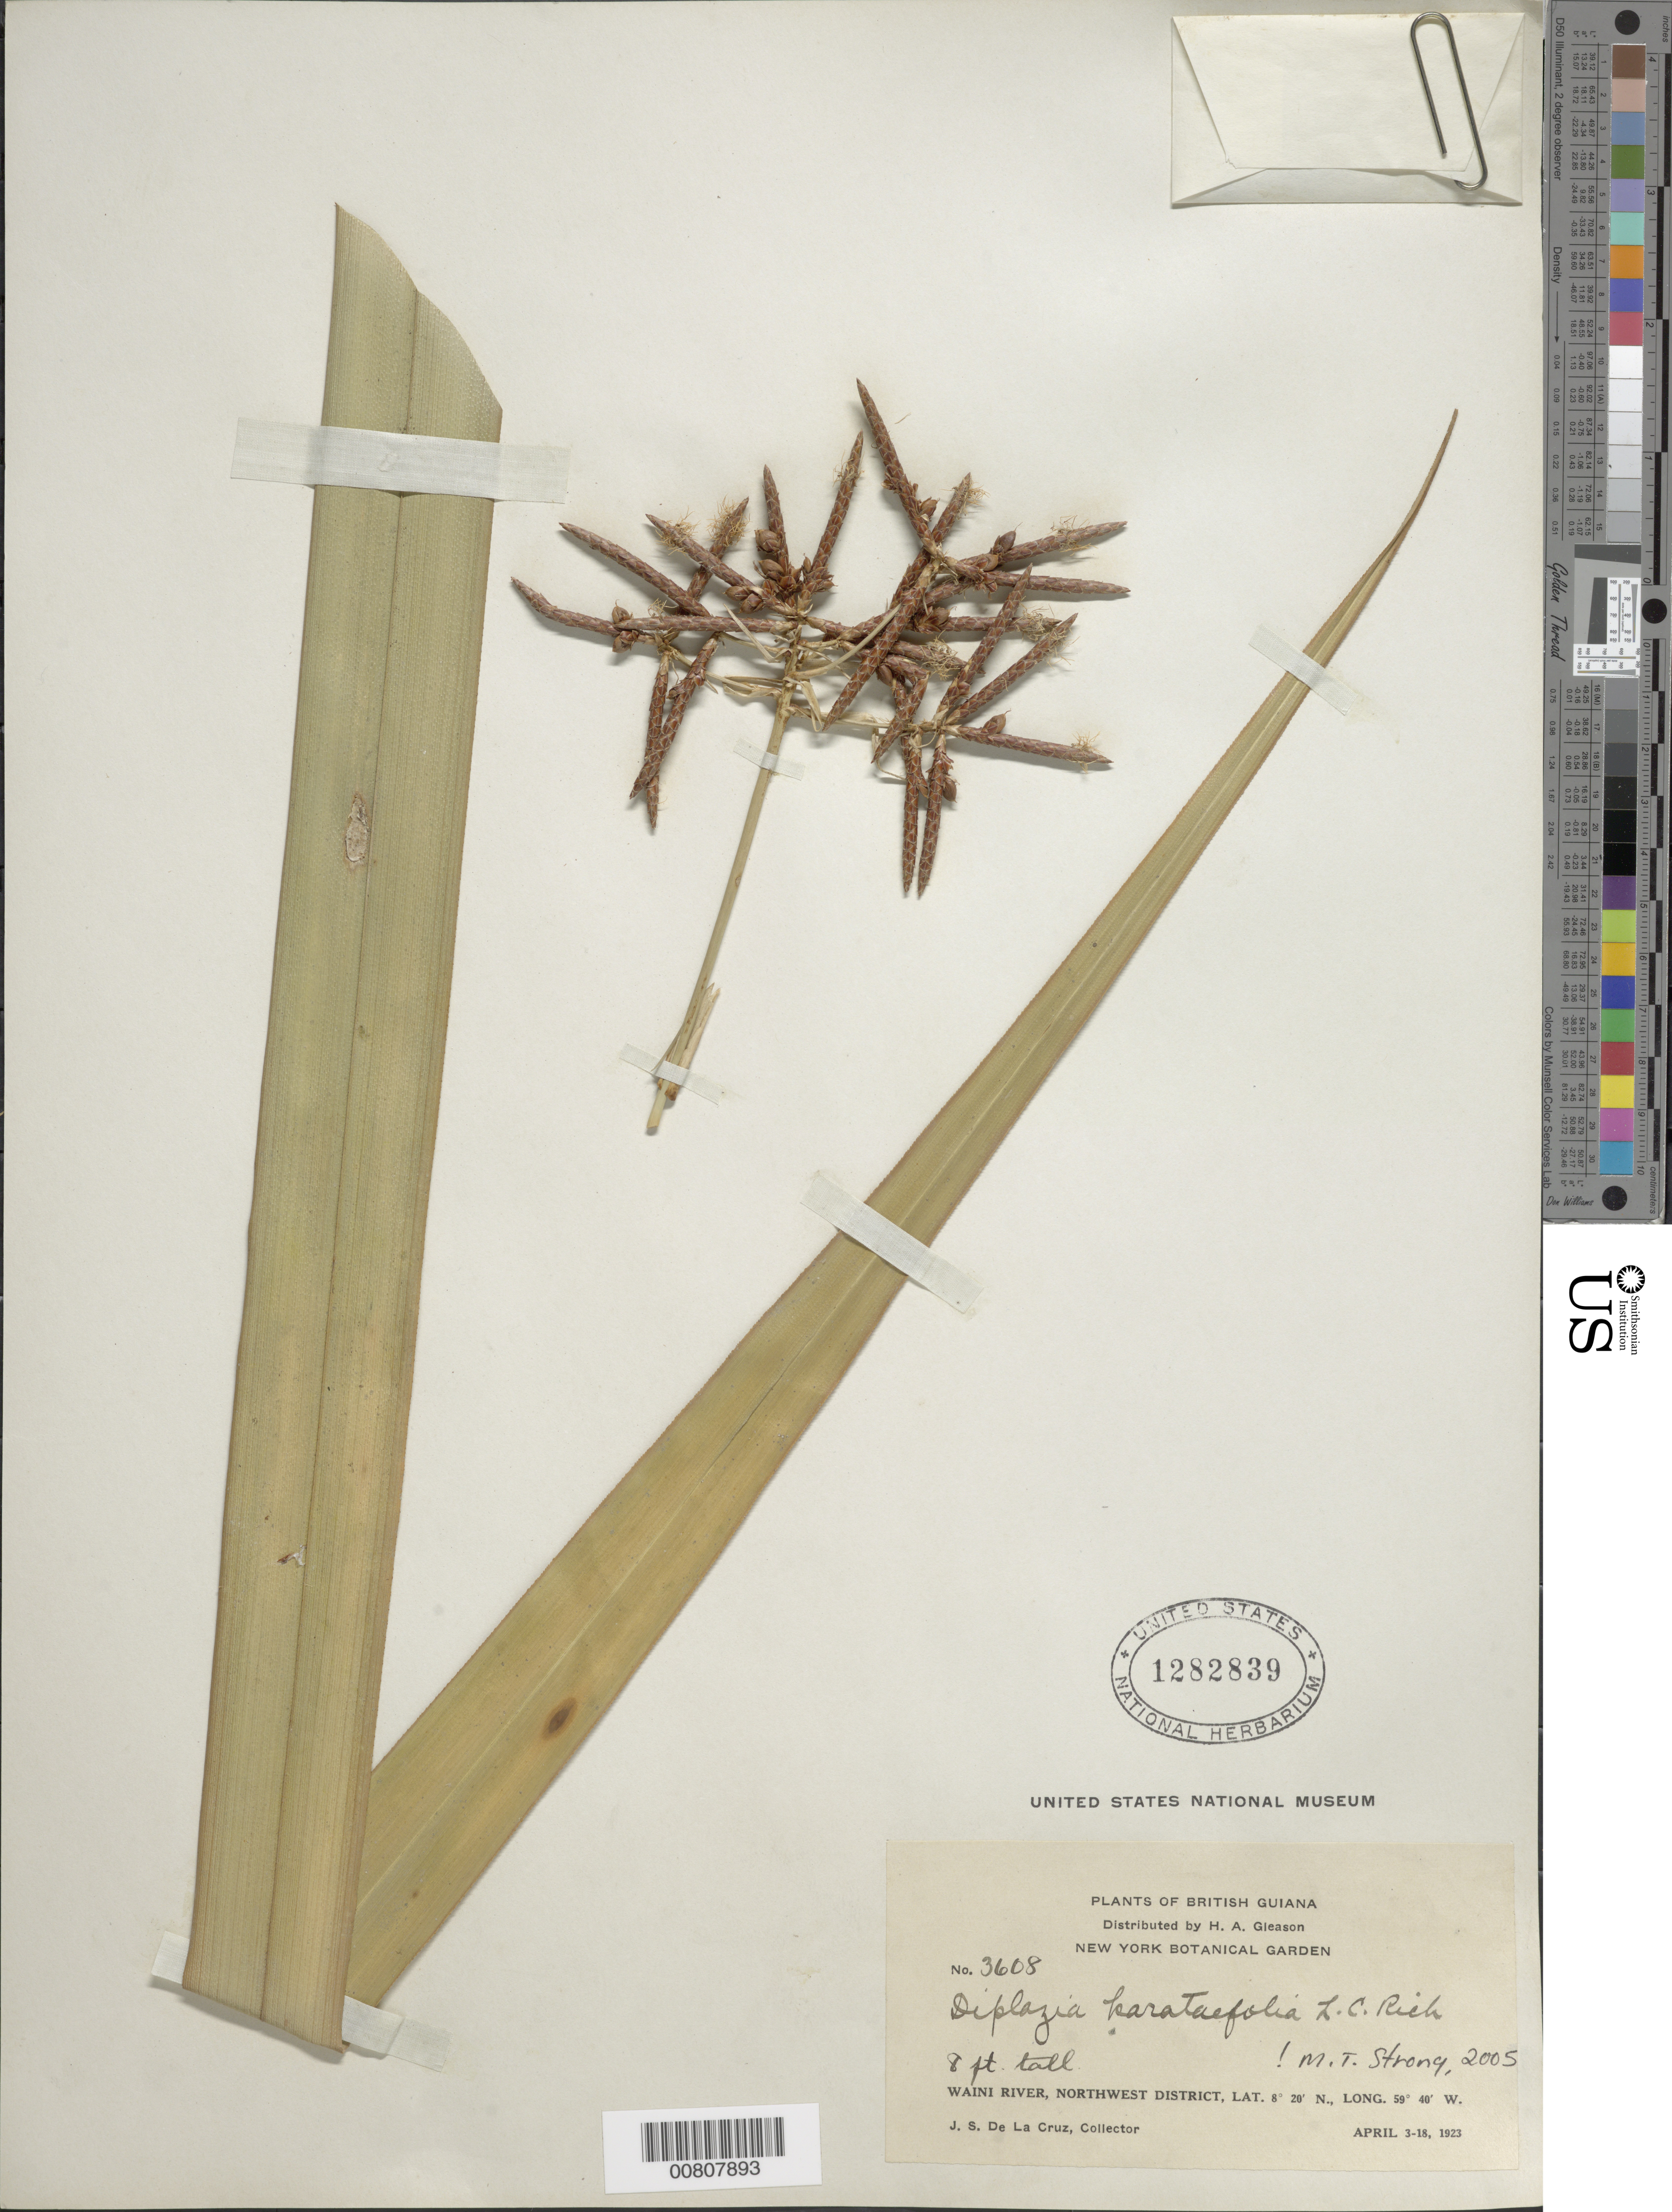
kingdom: Plantae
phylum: Tracheophyta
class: Liliopsida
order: Poales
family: Cyperaceae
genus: Diplasia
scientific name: Diplasia karatifolia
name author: Rich.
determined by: Strong, M. T., (US), Smithsonian Institution - National Museum of Natural History (UNITED STATES)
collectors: J. S. de la Cruz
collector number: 3608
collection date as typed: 3-Apr-23 to 18-Apr-23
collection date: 1923-04-03/1923-04-18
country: Guyana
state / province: Barima-Waini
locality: Waini R., NW District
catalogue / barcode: US 1282839